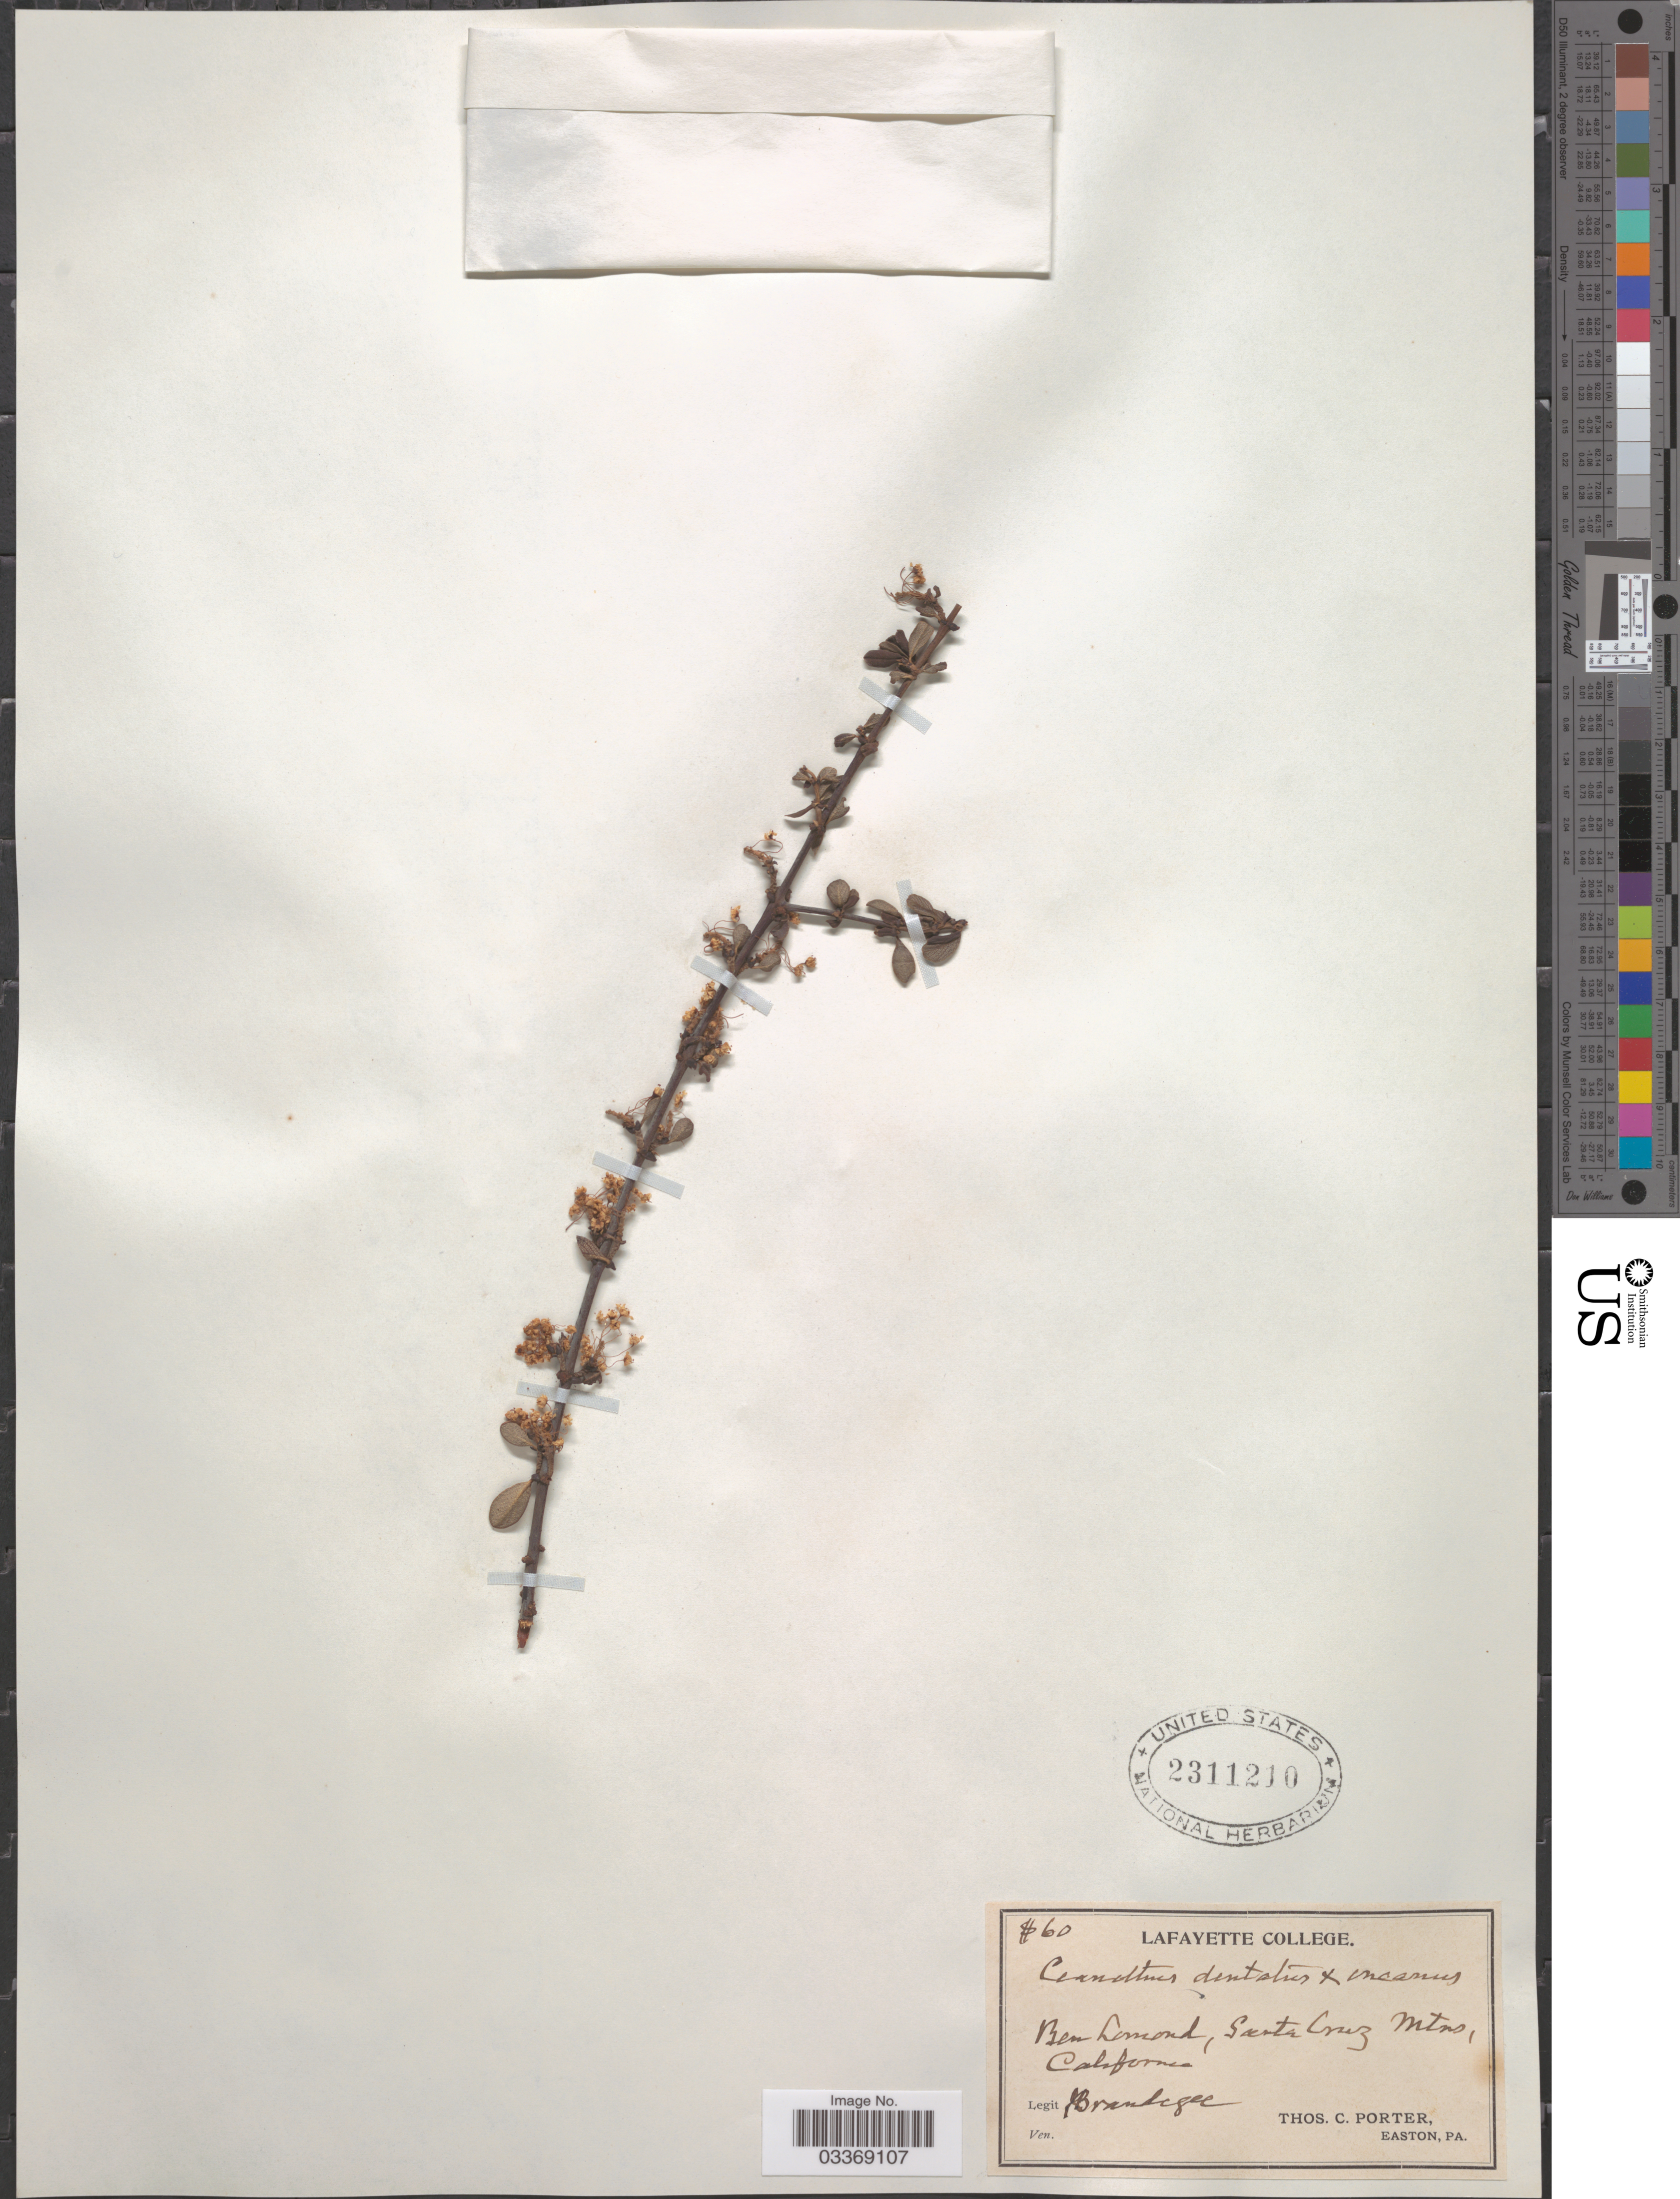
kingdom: Plantae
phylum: Tracheophyta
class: Magnoliopsida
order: Rosales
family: Rhamnaceae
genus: Ceanothus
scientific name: Ceanothus dentatus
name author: Torr. & A. Gray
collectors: -- Brandegee & T. Porter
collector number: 60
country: United States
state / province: California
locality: Ben Lomond, Santa Cruz Mtns.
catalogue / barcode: US 2311210